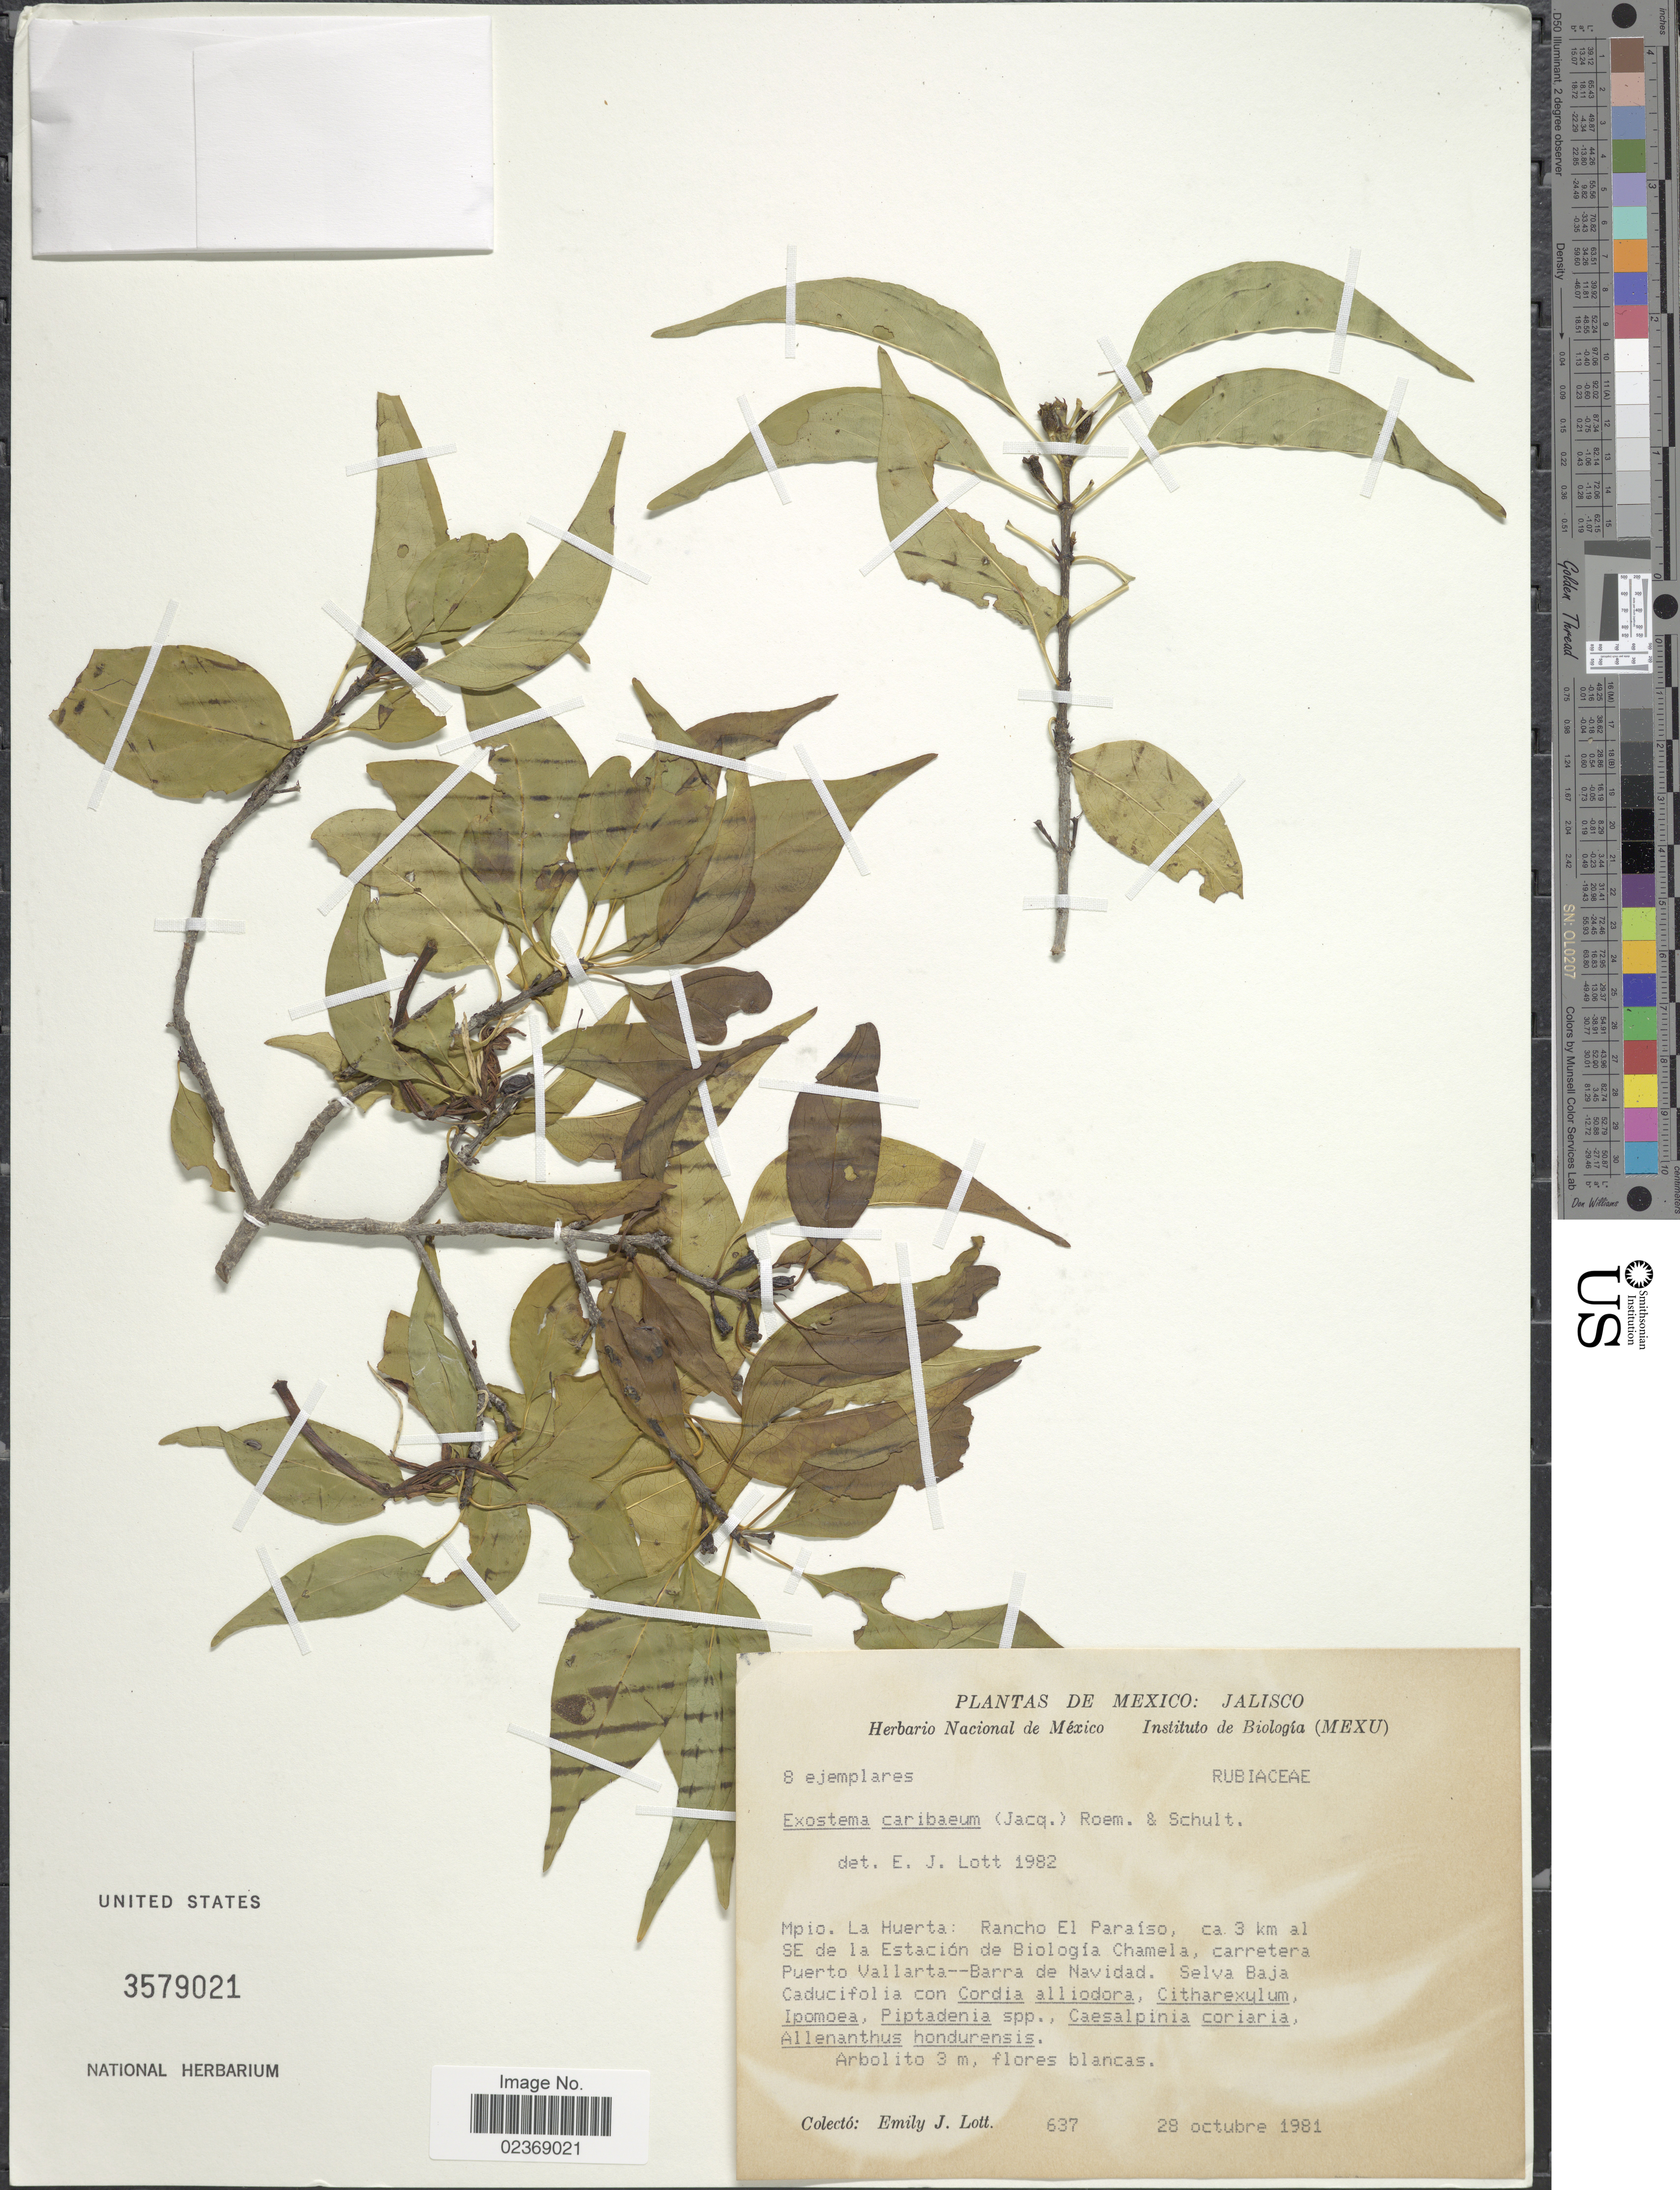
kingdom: Plantae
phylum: Tracheophyta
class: Magnoliopsida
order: Gentianales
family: Rubiaceae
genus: Exostema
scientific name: Exostema caribaeum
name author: (Jacq.) Roem. & Schult.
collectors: E. J. Lott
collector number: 637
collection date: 1981-10-28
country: Mexico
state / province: Jalisco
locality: Mpio La Huerta: rancho EL Paraíso, ca. 3 k al SE de la Estación de Biología Chamela, carretera Ouerto Vallarta--Barra de Navidad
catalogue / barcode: US 3579021